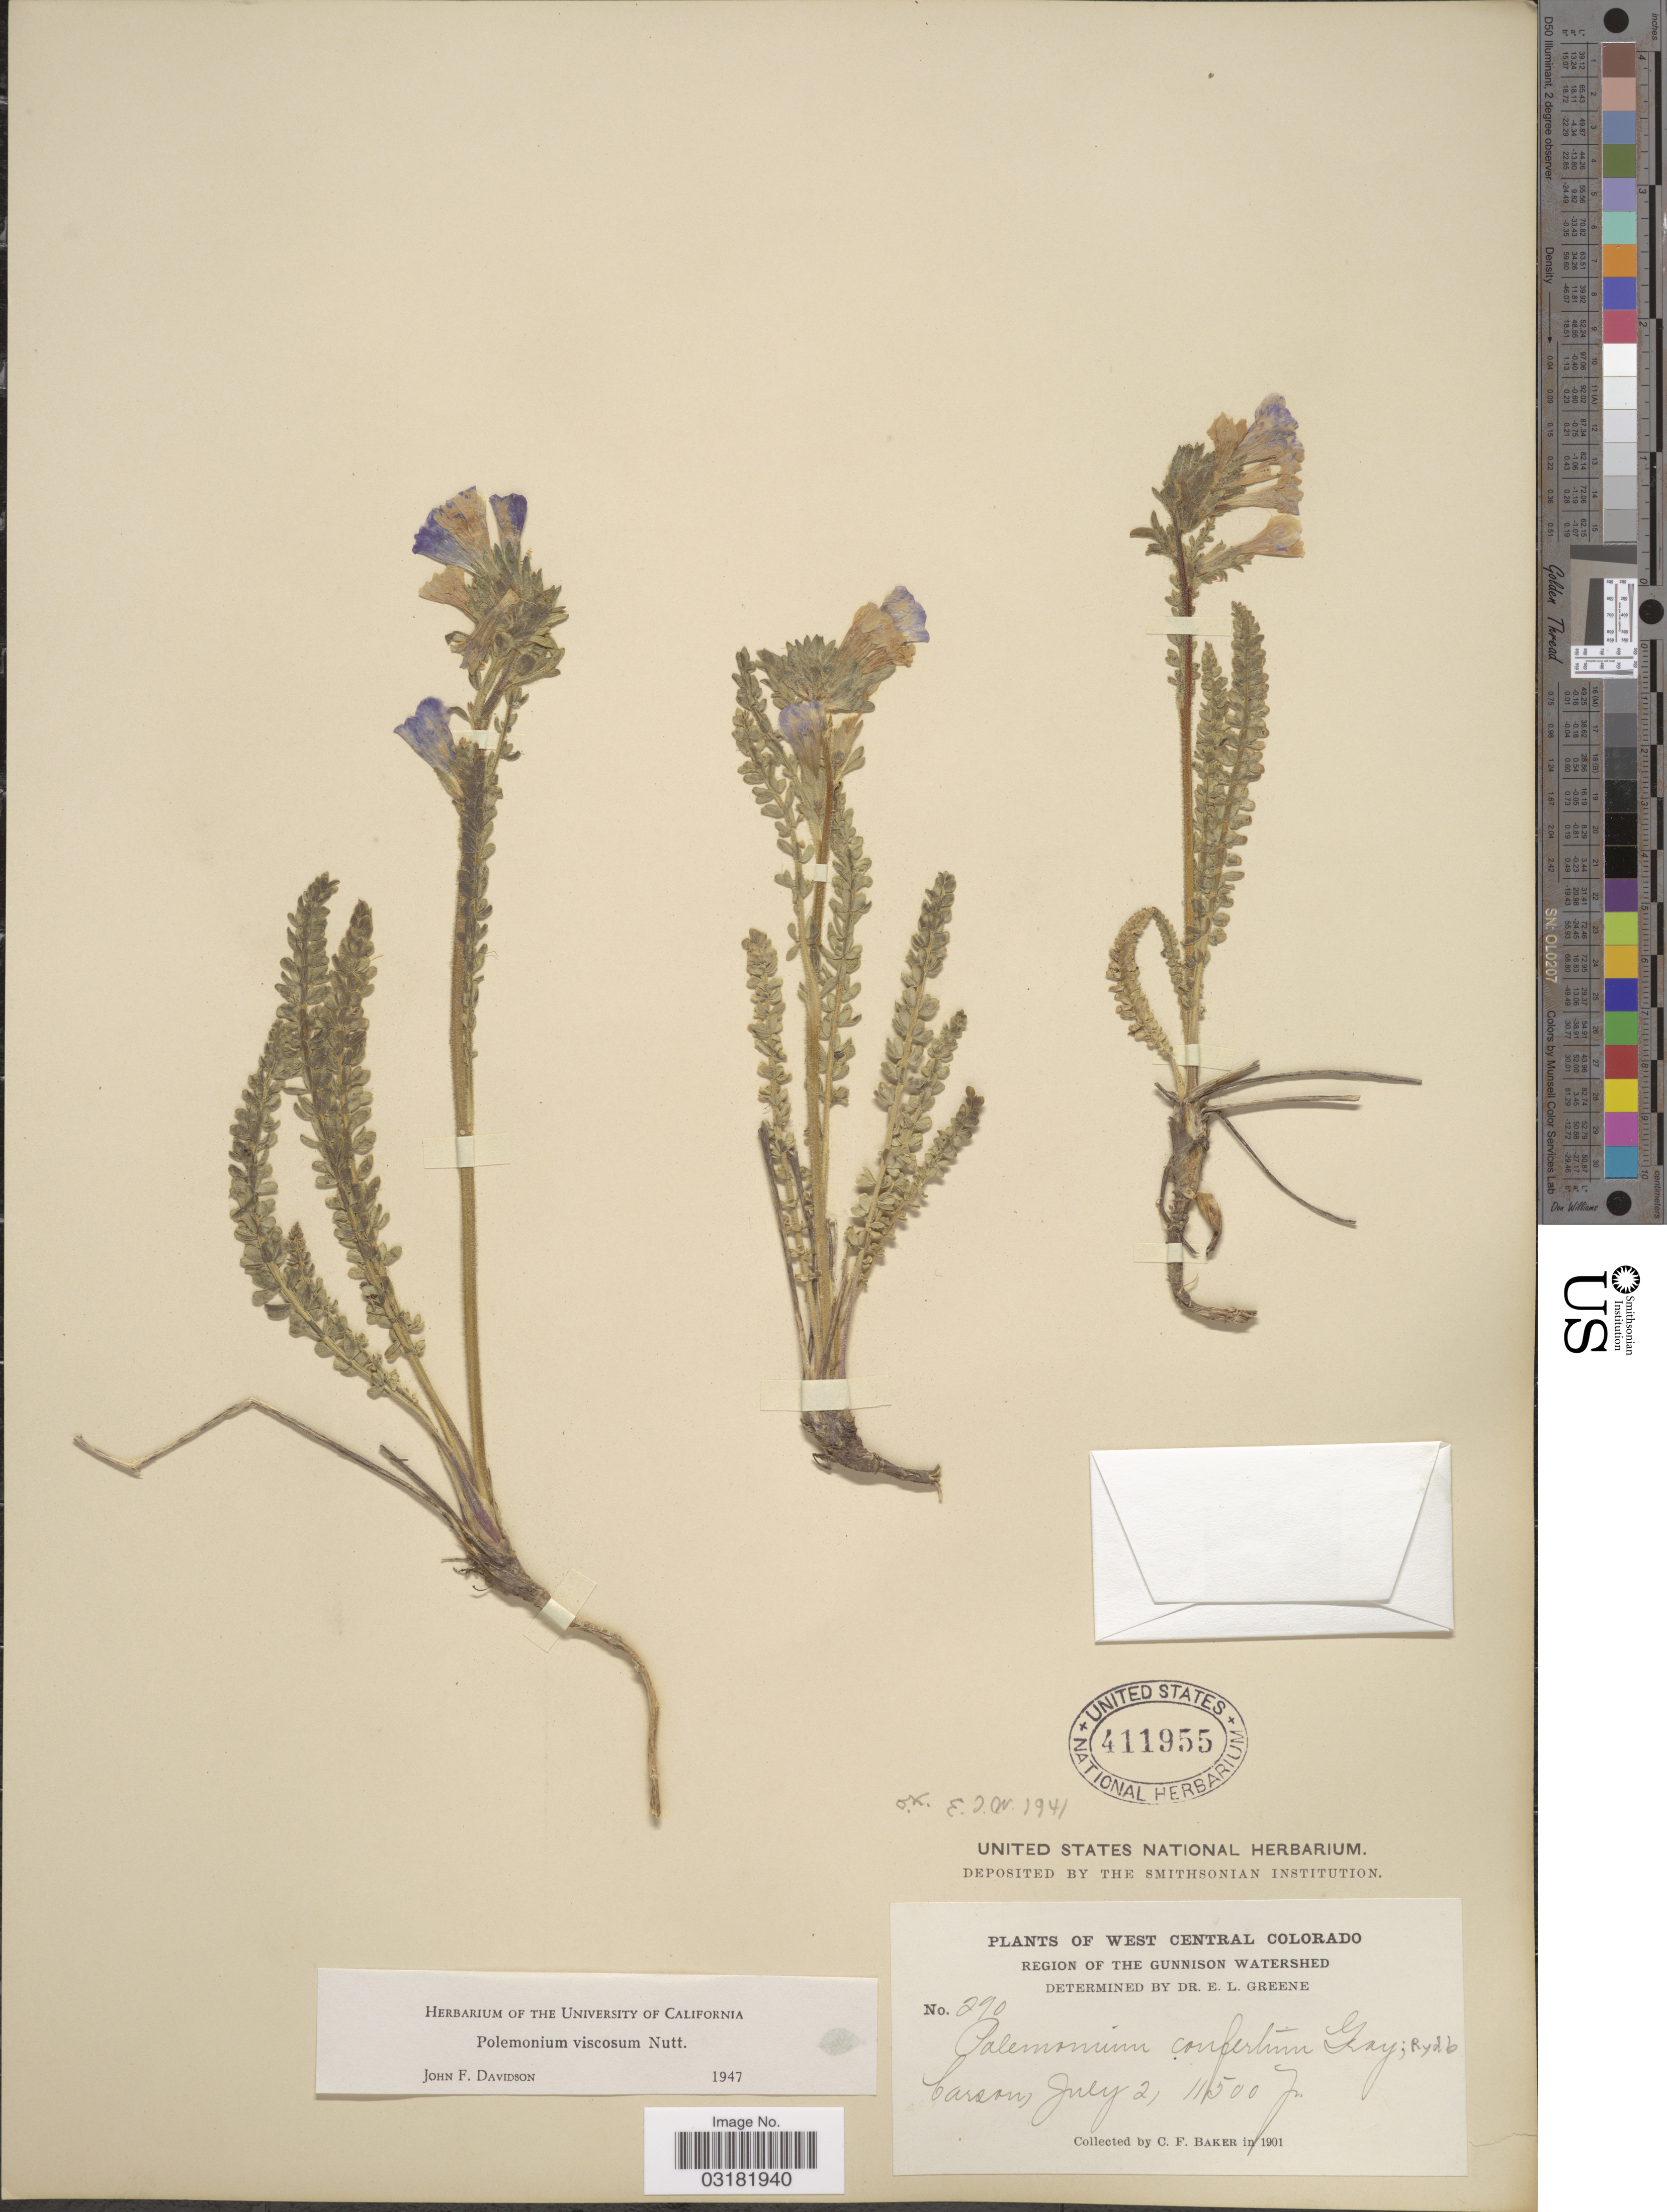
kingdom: Plantae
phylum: Tracheophyta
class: Magnoliopsida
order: Ericales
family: Polemoniaceae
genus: Polemonium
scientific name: Polemonium viscosum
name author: Nutt.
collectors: C. F. Baker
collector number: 290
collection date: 1901-07-02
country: United States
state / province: Colorado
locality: West Central Colorado, Carson.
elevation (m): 3505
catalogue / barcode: US 411955